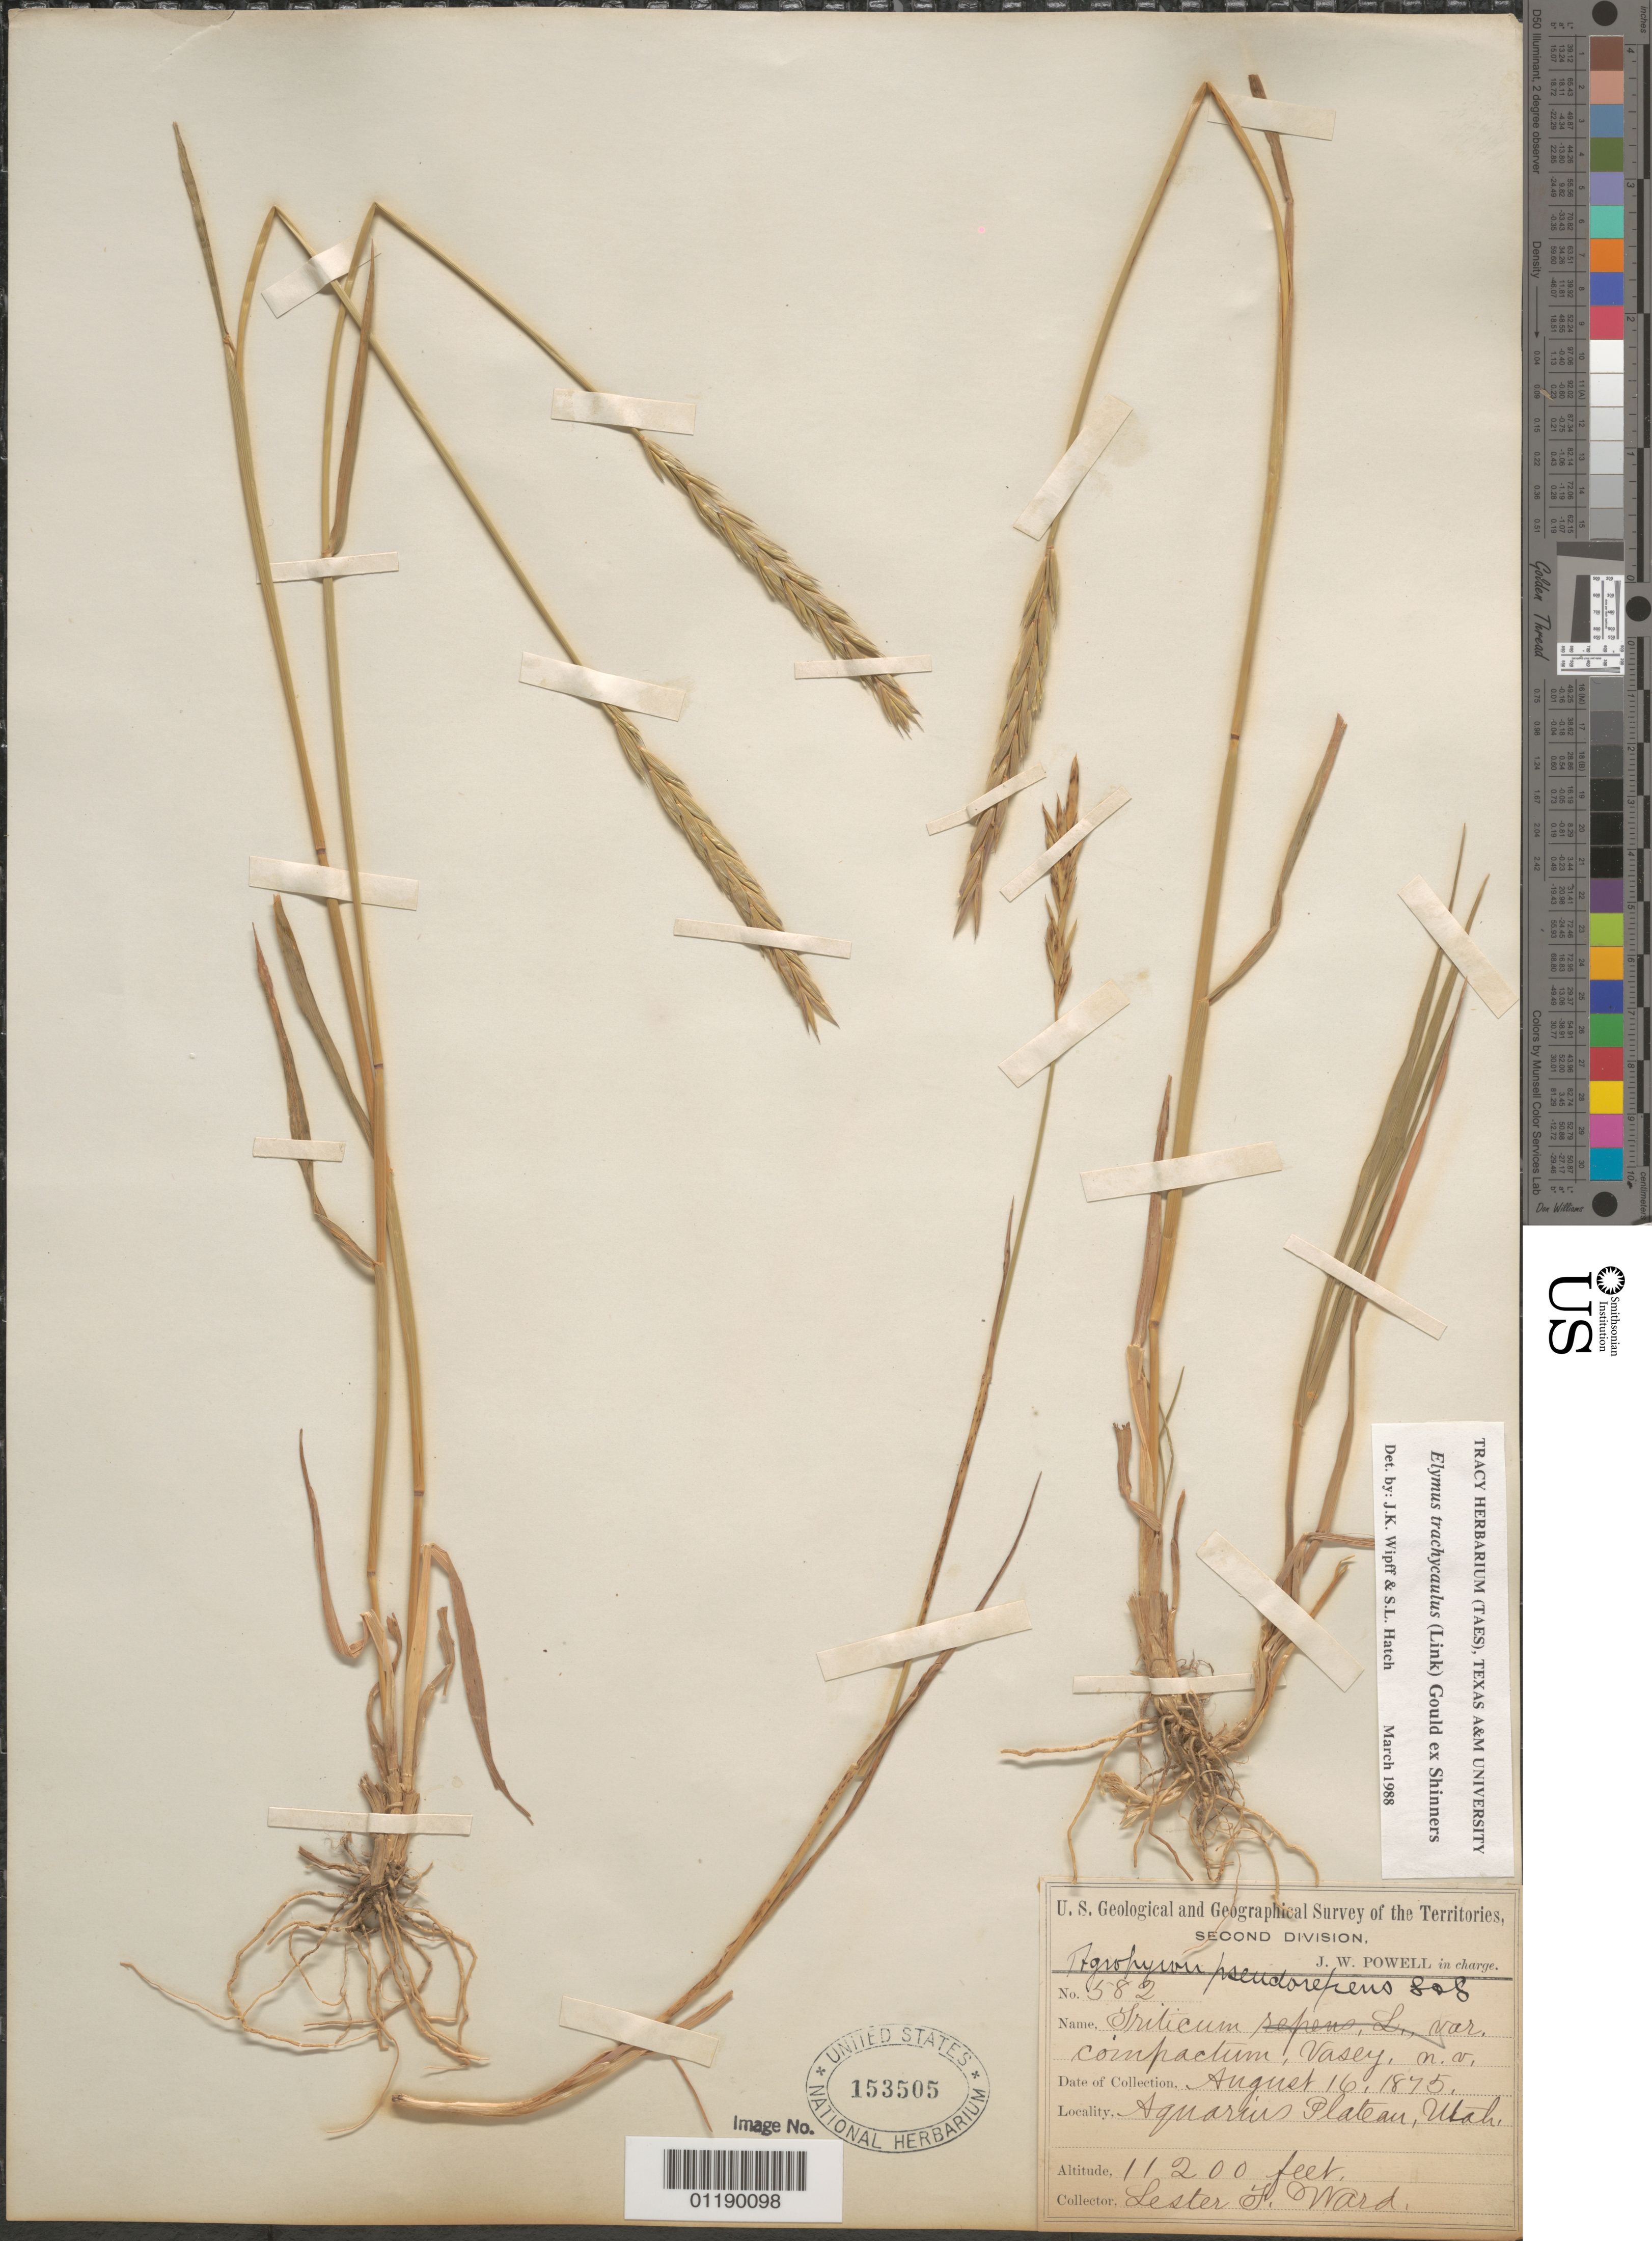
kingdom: Plantae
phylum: Tracheophyta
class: Liliopsida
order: Poales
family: Poaceae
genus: Elymus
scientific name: Elymus trachycaulus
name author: (Link) Gould ex Shinners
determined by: Wipff, J. K.; Hatch, S. L.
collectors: L. F. Ward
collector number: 582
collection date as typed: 16 Aug 1875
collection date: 1875-08-16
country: United States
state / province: Utah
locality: Aquarius Plateau.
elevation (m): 3414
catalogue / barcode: US 153505